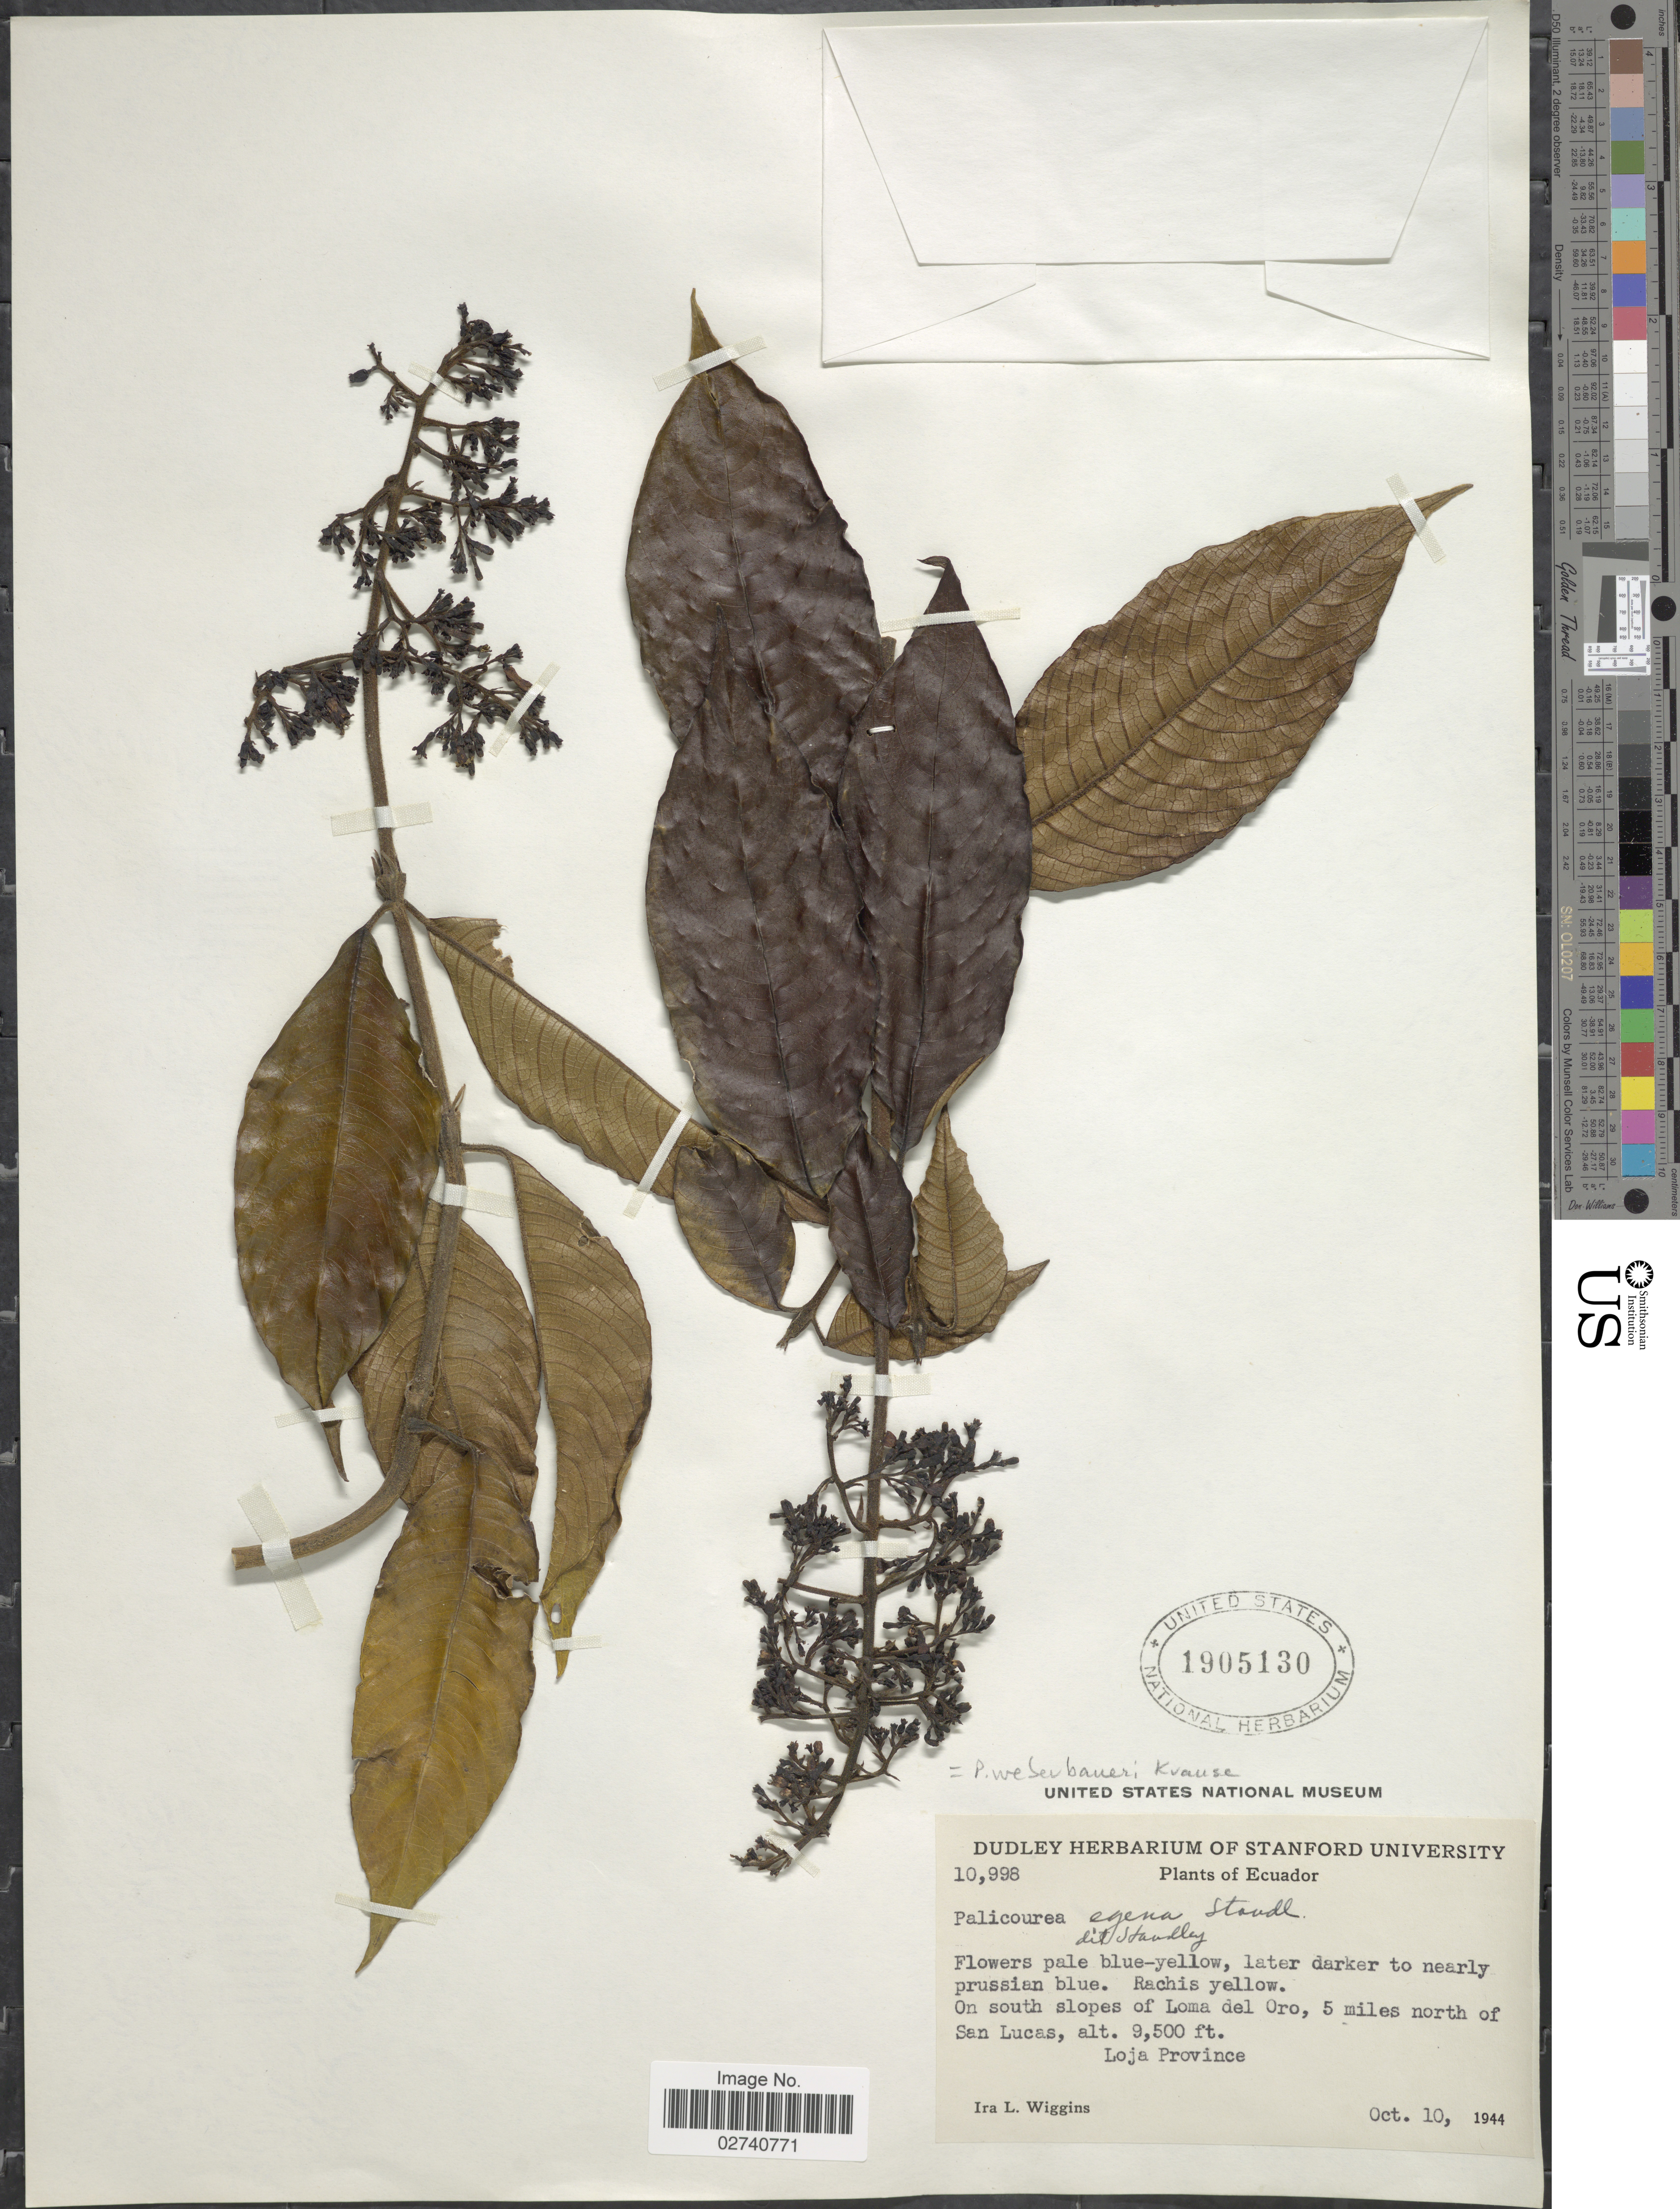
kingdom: Plantae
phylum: Tracheophyta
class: Magnoliopsida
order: Gentianales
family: Rubiaceae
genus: Palicourea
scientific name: Palicourea weberbaueri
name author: K. Krause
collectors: I. L. Wiggins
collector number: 10998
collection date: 1944-10-10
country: Ecuador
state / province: Loja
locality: On south slopes of Loma del Oro, 5 miles north of San Lucas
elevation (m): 2896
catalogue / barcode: US 1905130